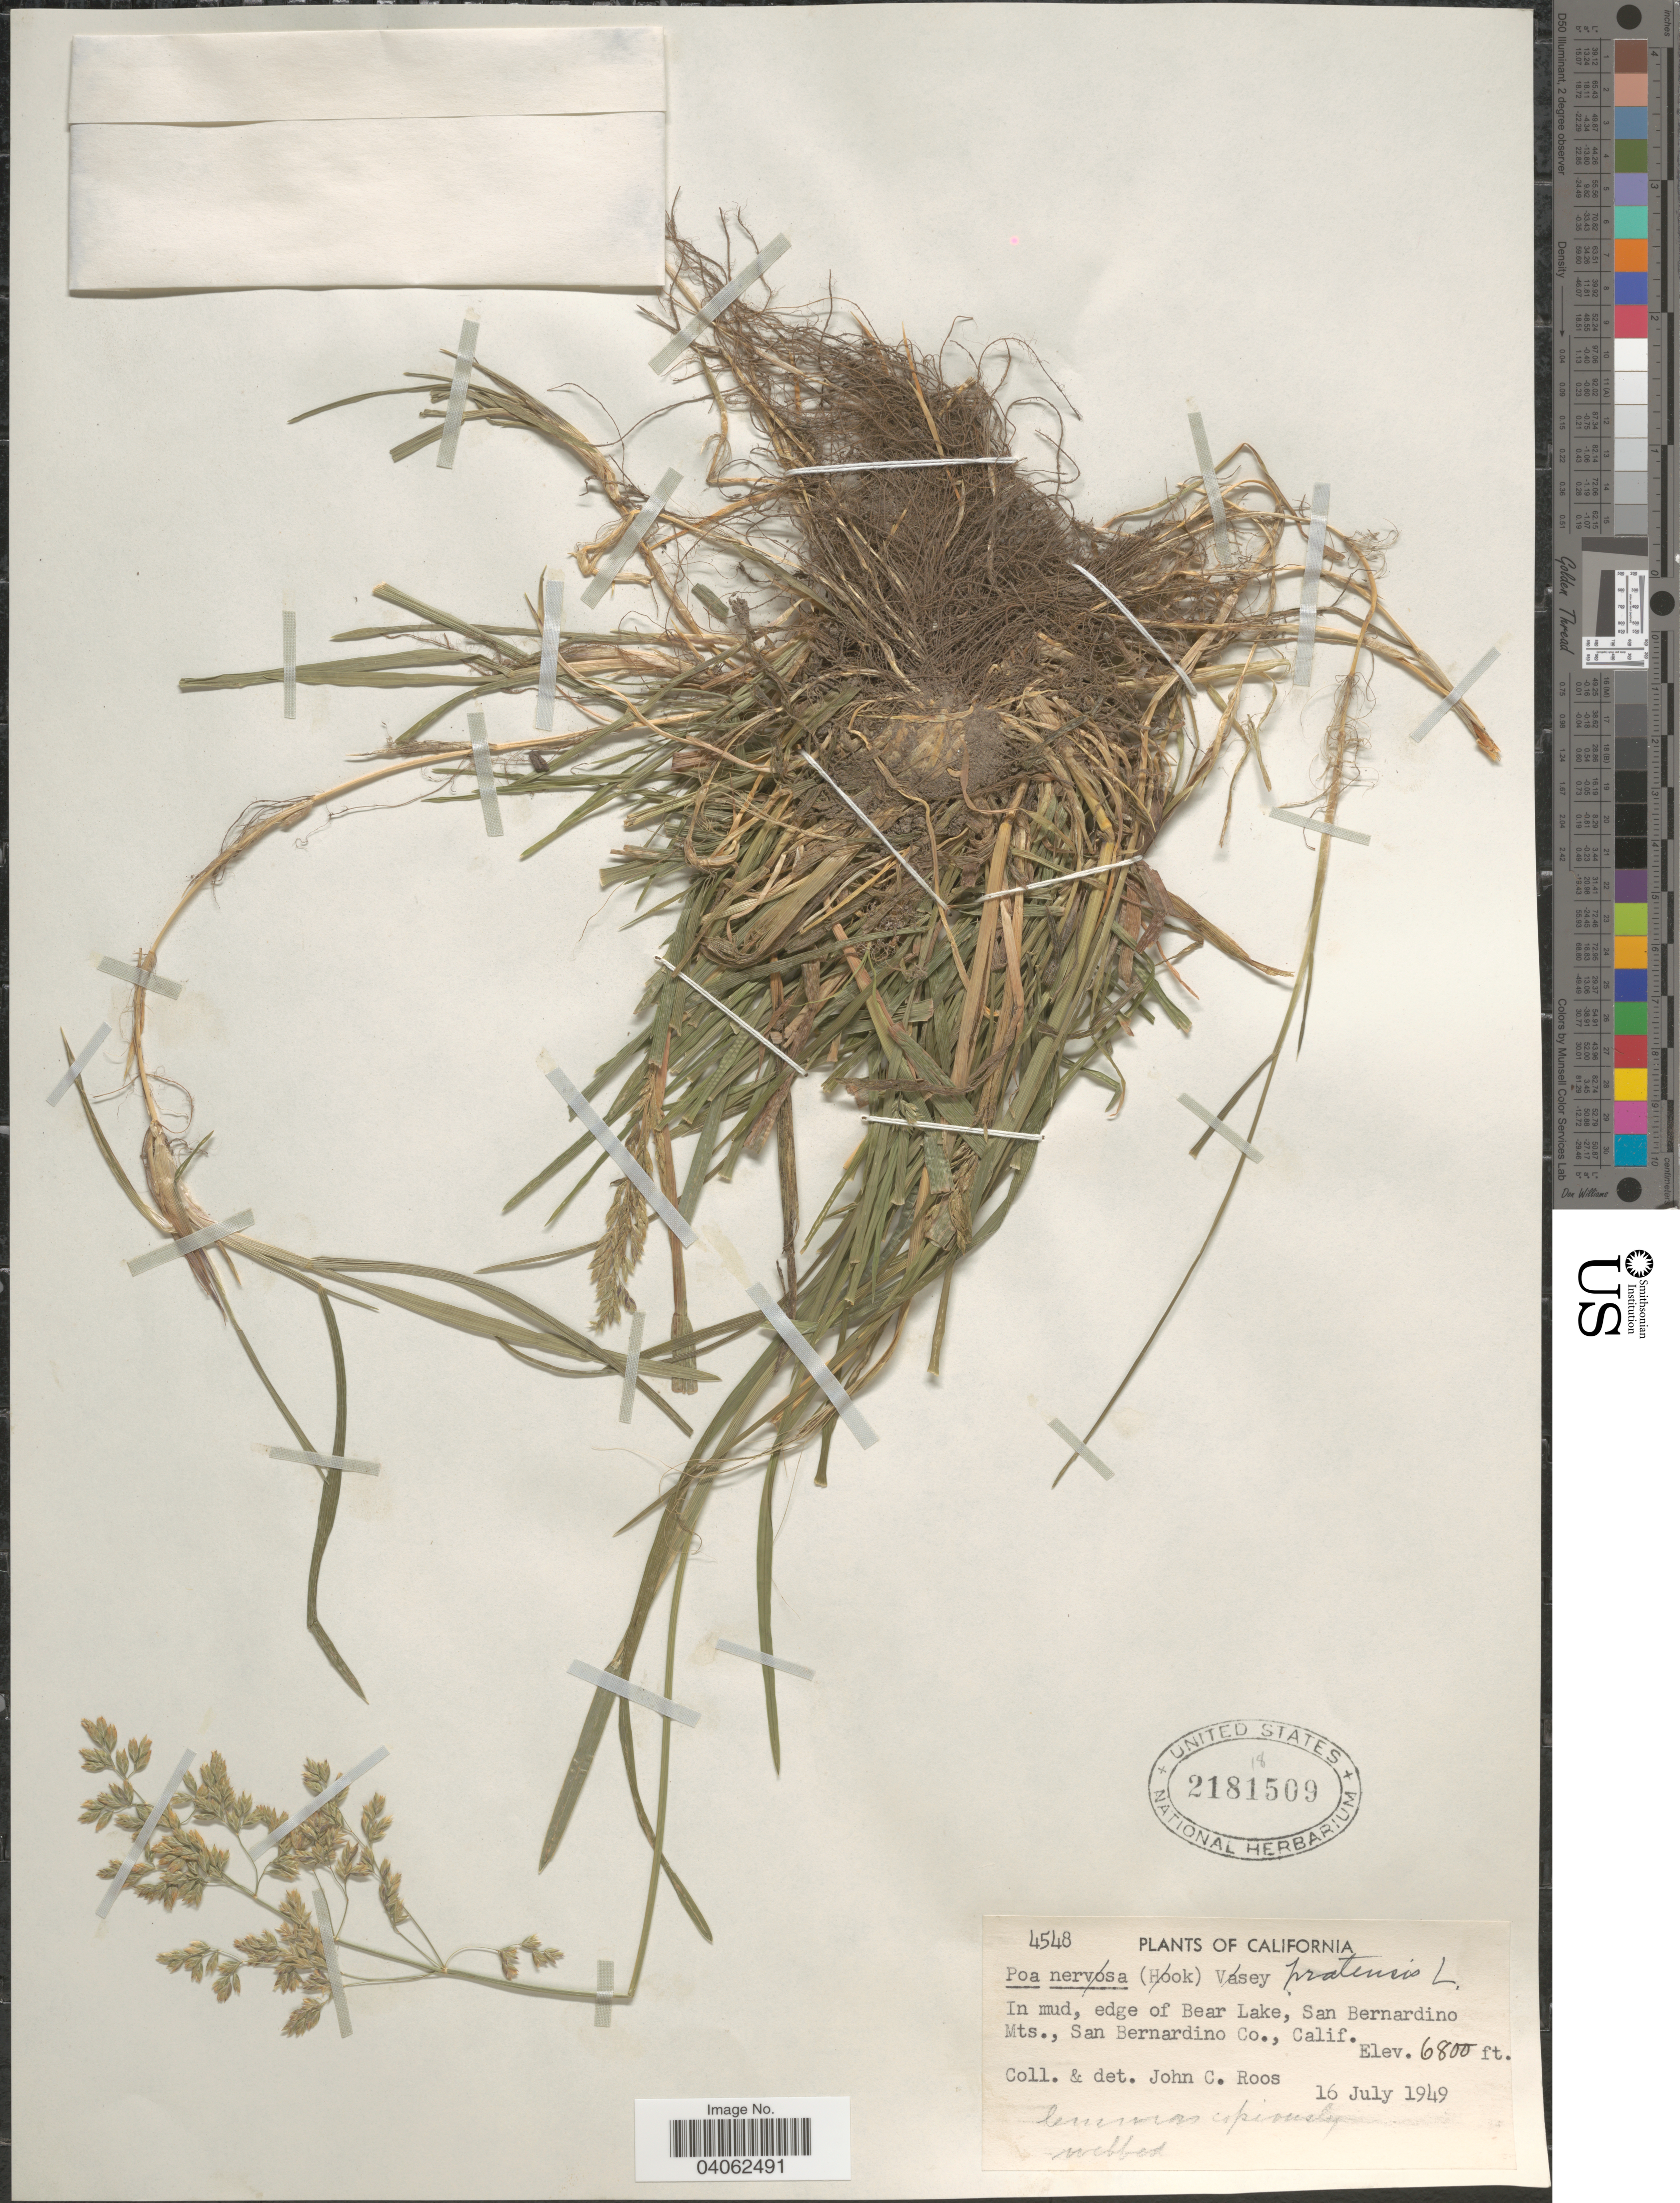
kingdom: Plantae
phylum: Tracheophyta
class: Liliopsida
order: Poales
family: Poaceae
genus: Poa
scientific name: Poa pratensis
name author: L.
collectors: J. C. Roos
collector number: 4548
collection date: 1949-07-16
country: United States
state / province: California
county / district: San Bernardino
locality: In mud, edge of Bear Lake, San Bernardino Mts., San Bernardino Co.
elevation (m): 2073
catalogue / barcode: US 2181509